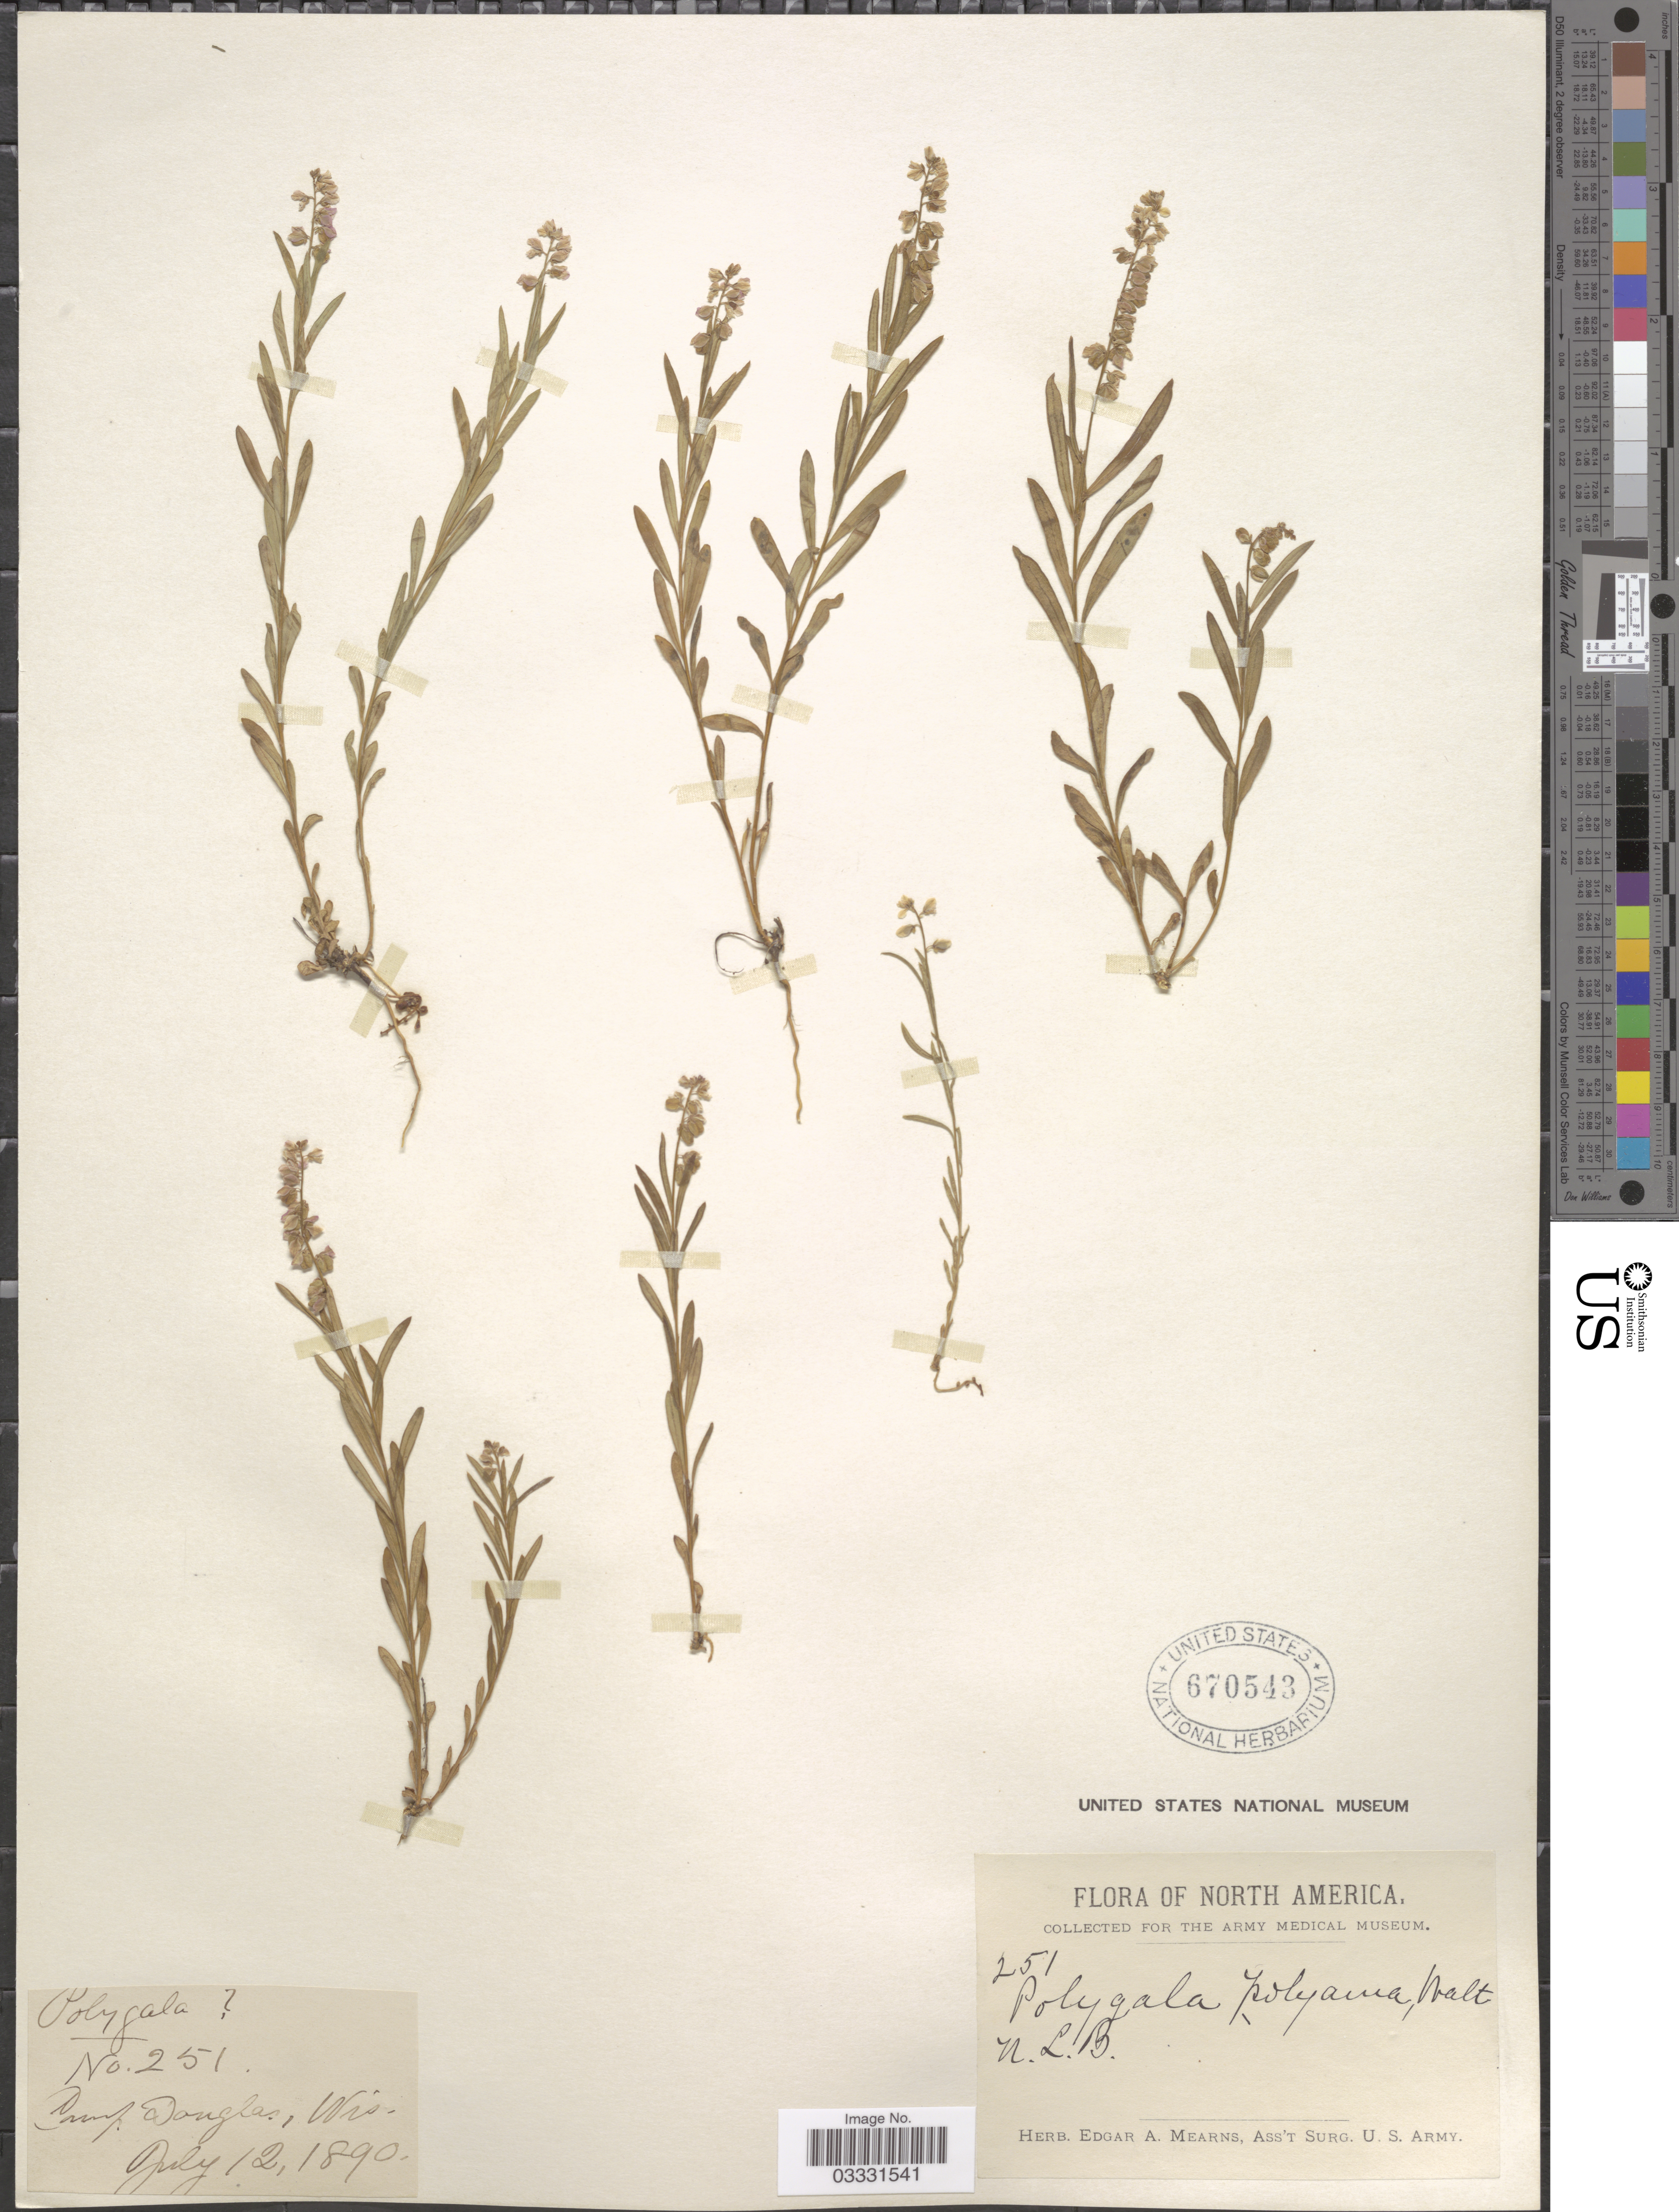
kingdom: Plantae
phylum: Tracheophyta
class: Magnoliopsida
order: Fabales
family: Polygalaceae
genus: Polygala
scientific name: Polygala polygama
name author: Walter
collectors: E. A. Mearns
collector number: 251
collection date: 1890-07-12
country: United States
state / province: Wisconsin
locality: Camp Douglas.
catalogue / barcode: US 670543